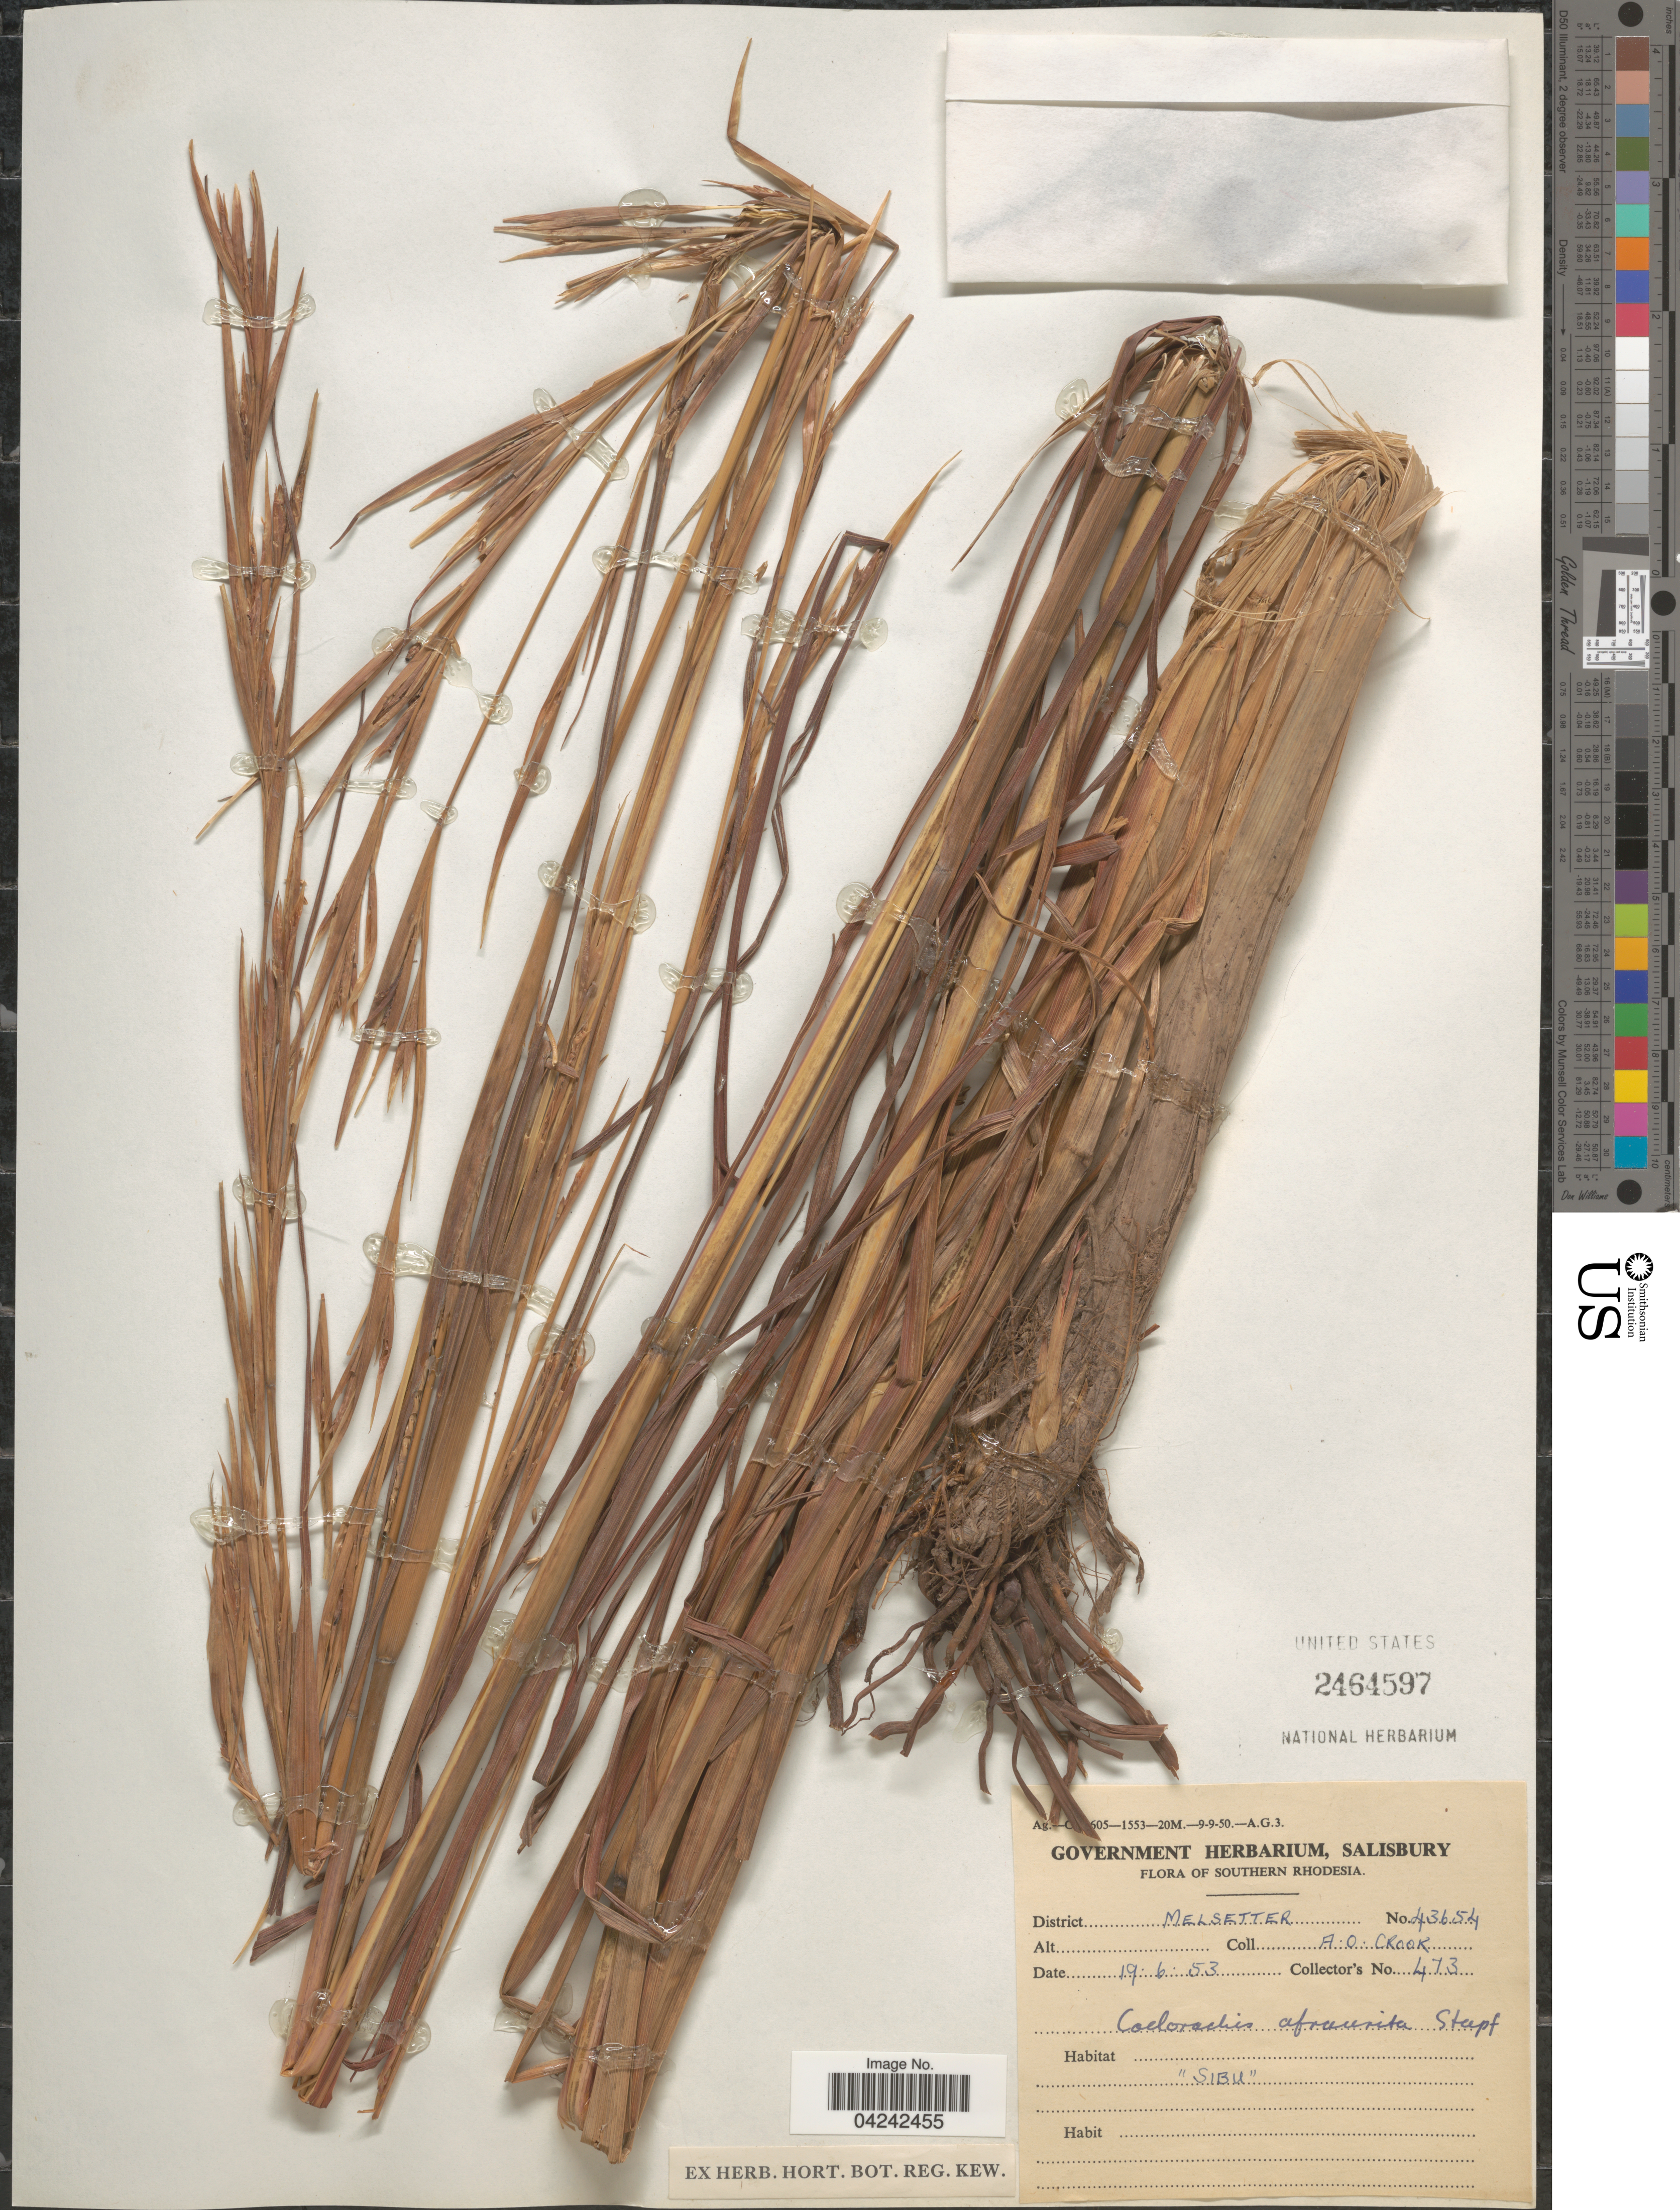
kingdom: Plantae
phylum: Tracheophyta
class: Liliopsida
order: Poales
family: Poaceae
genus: Rottboellia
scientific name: Rottboellia afraurita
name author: Stapf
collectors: A. Crook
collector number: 473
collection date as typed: Transcribed d/m/y: 19/6/53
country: Zimbabwe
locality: Southern Rhodesia. District Melsetter.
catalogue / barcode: US 2464597